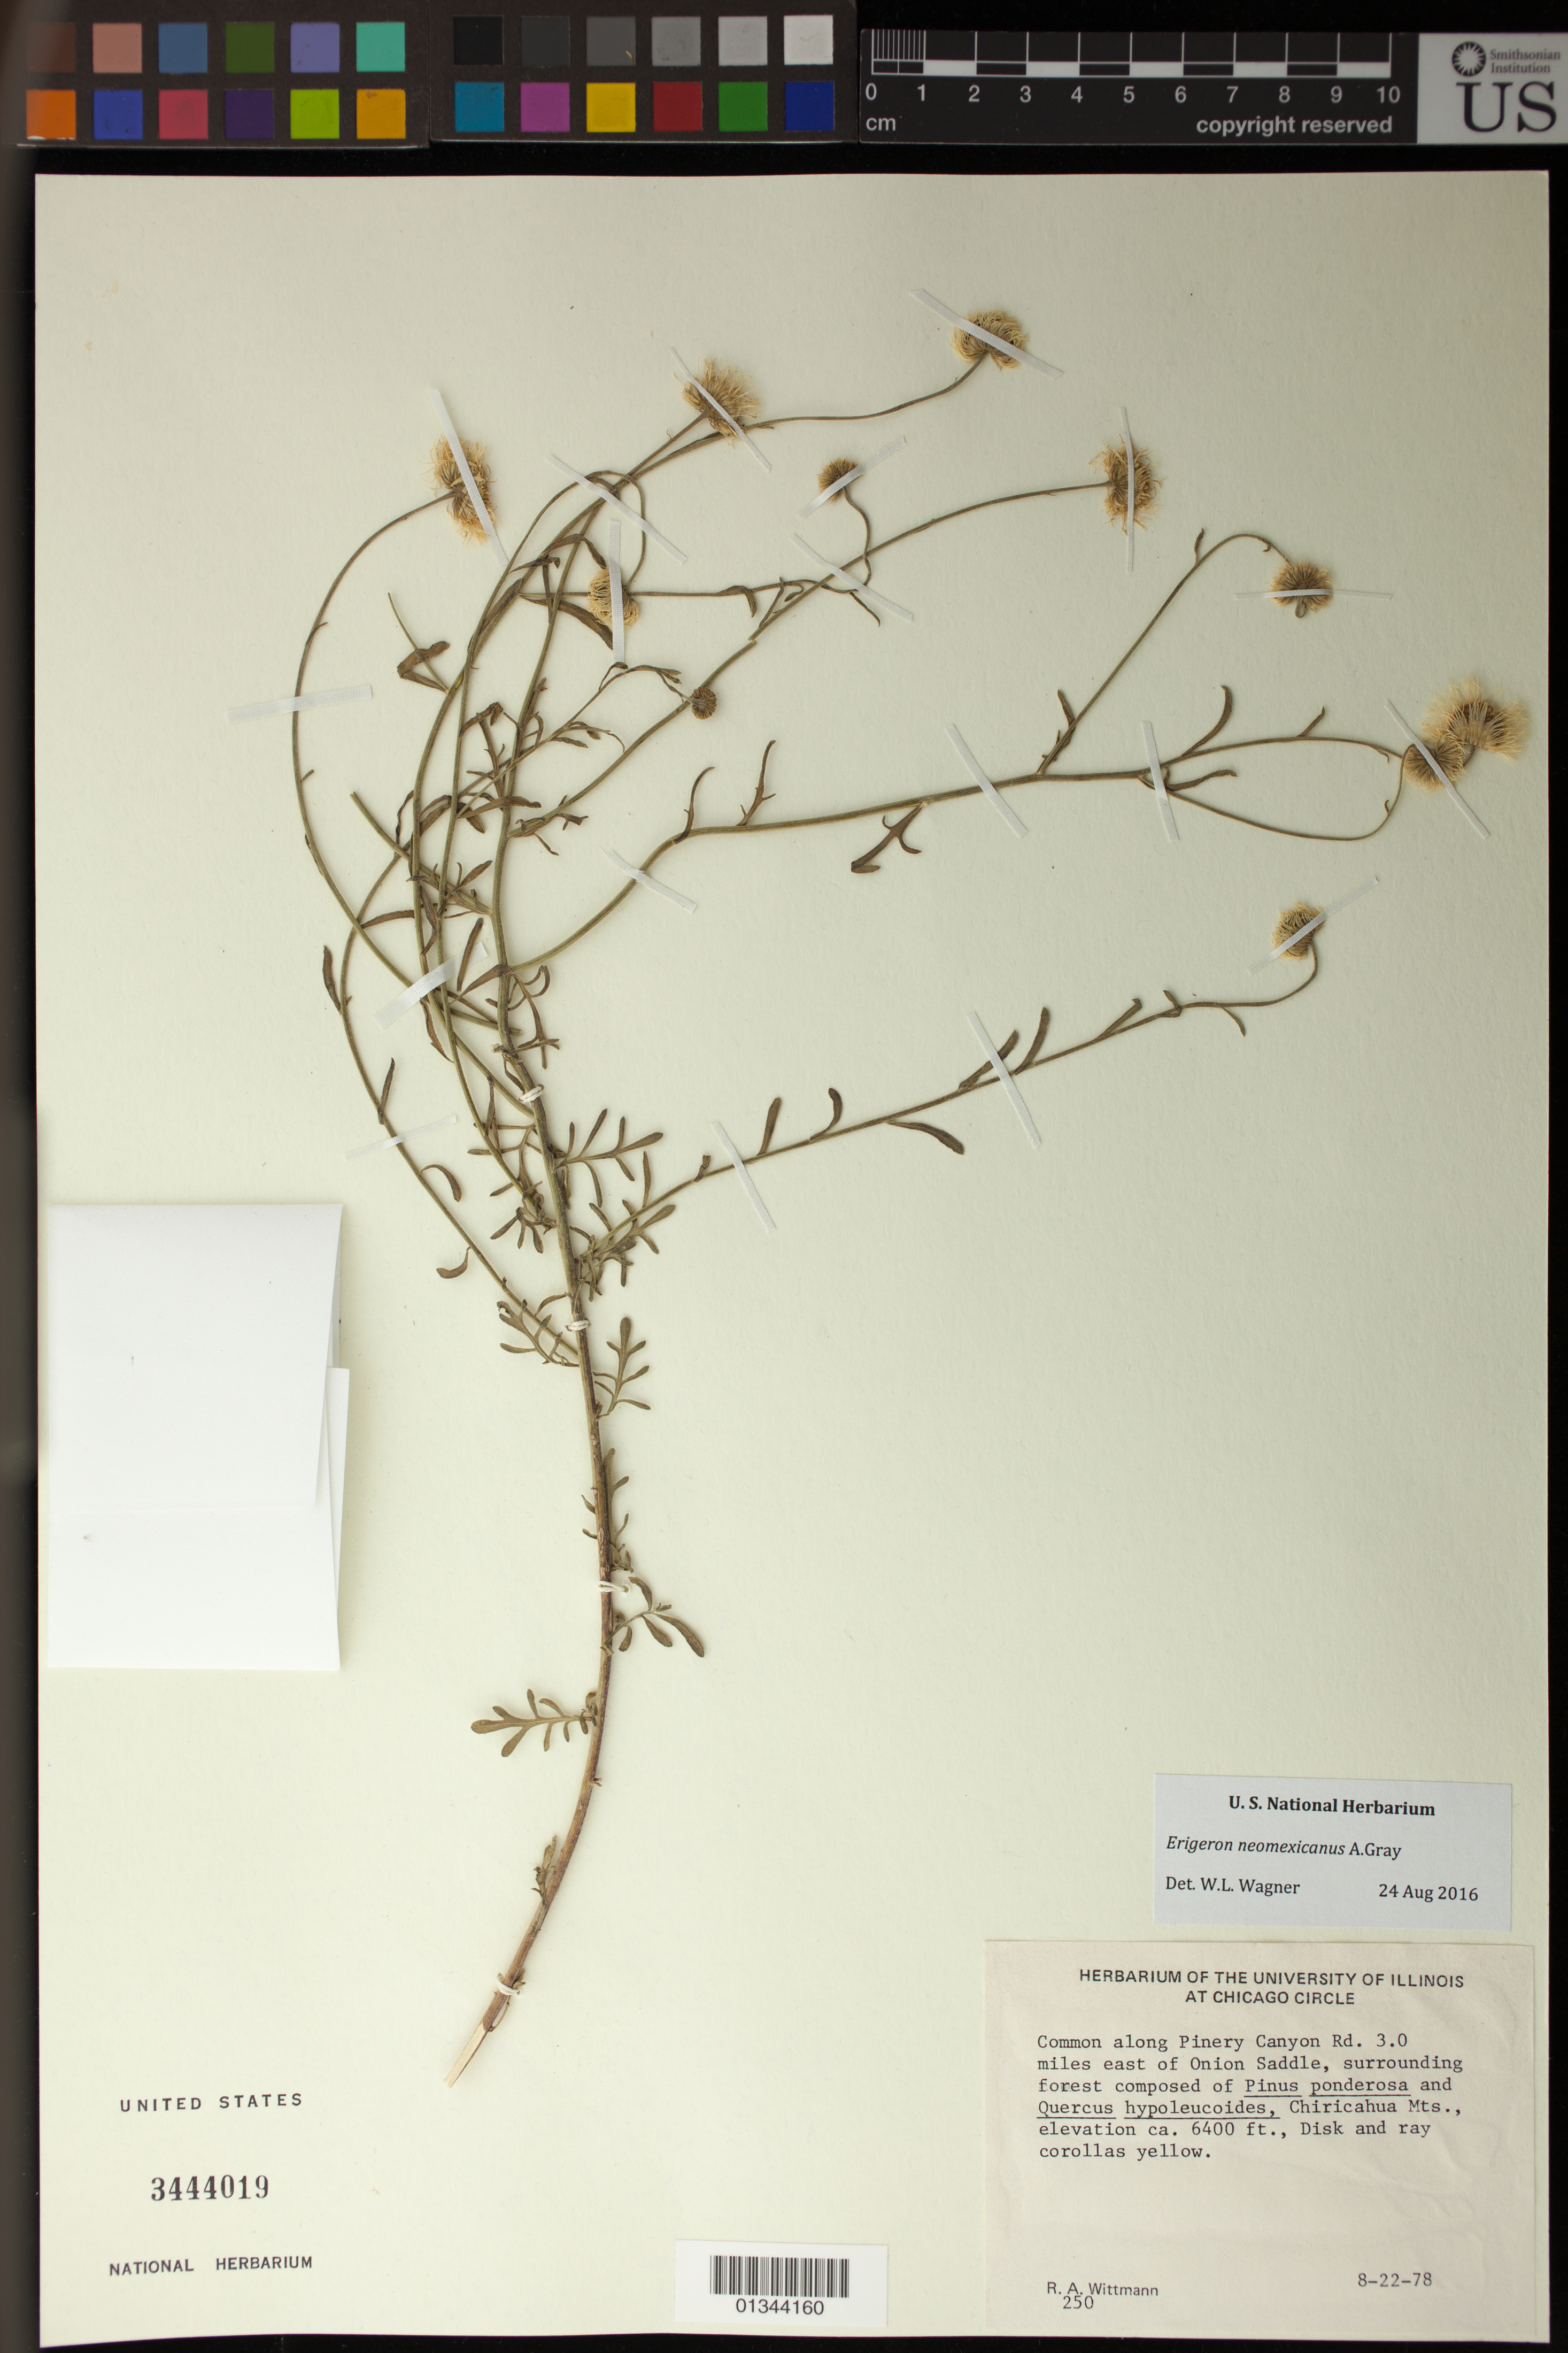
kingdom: Plantae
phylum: Tracheophyta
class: Magnoliopsida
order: Asterales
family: Asteraceae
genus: Erigeron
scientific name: Erigeron neomexicanus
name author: A. Gray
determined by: Wagner, W. L., (BOT), Smithsonian Institution - National Museum of Natural History (UNITED STATES)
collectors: R. Wittmann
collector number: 250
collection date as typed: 22 Aug 1978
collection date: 1978-08-22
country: United States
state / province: Arizona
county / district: Cochise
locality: Along Pinery Canyon Road, 3.0 miles east of Onion Saddle, Chiricahua Mts.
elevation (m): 1951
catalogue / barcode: US 3444019